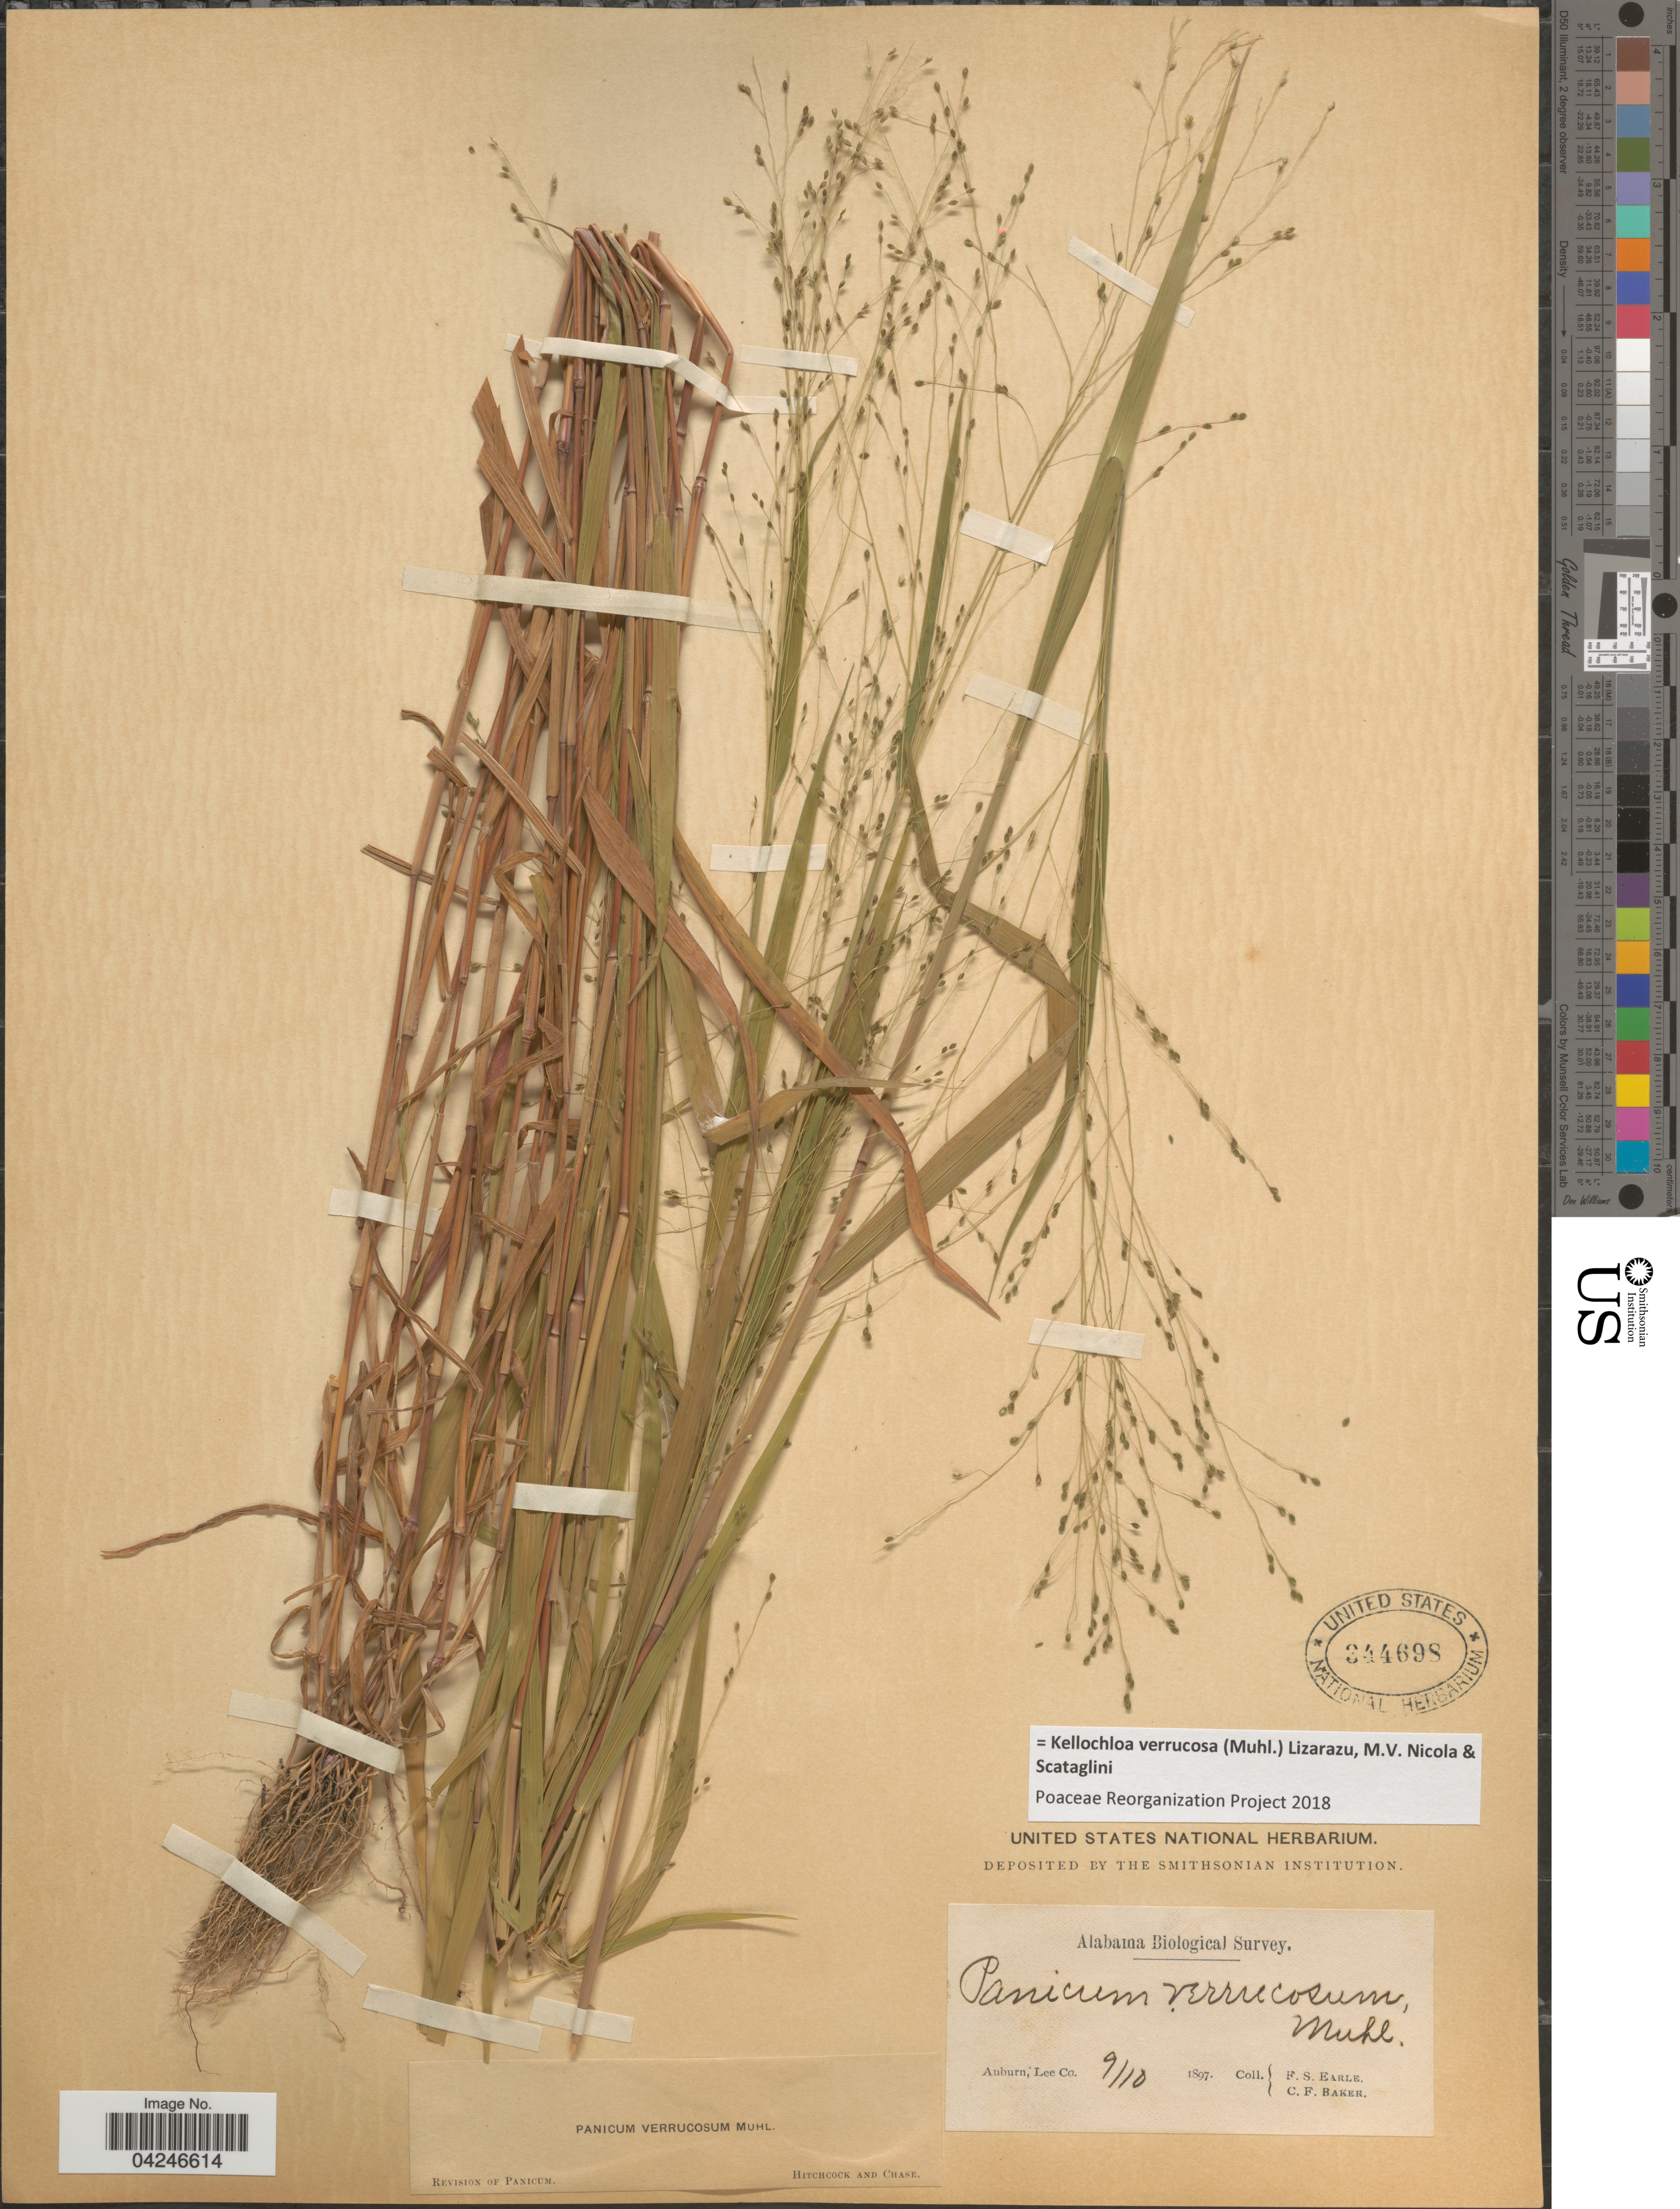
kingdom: Plantae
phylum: Tracheophyta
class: Liliopsida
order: Poales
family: Poaceae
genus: Kellochloa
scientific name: Kellochloa verrucosa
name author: (Muhl.) Lizarazu et al.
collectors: F. S. Earle & C. F. Baker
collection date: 1897-09-10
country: United States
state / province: Alabama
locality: Alabama Biological Survey. Auburn, Lee Co.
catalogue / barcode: US 344698